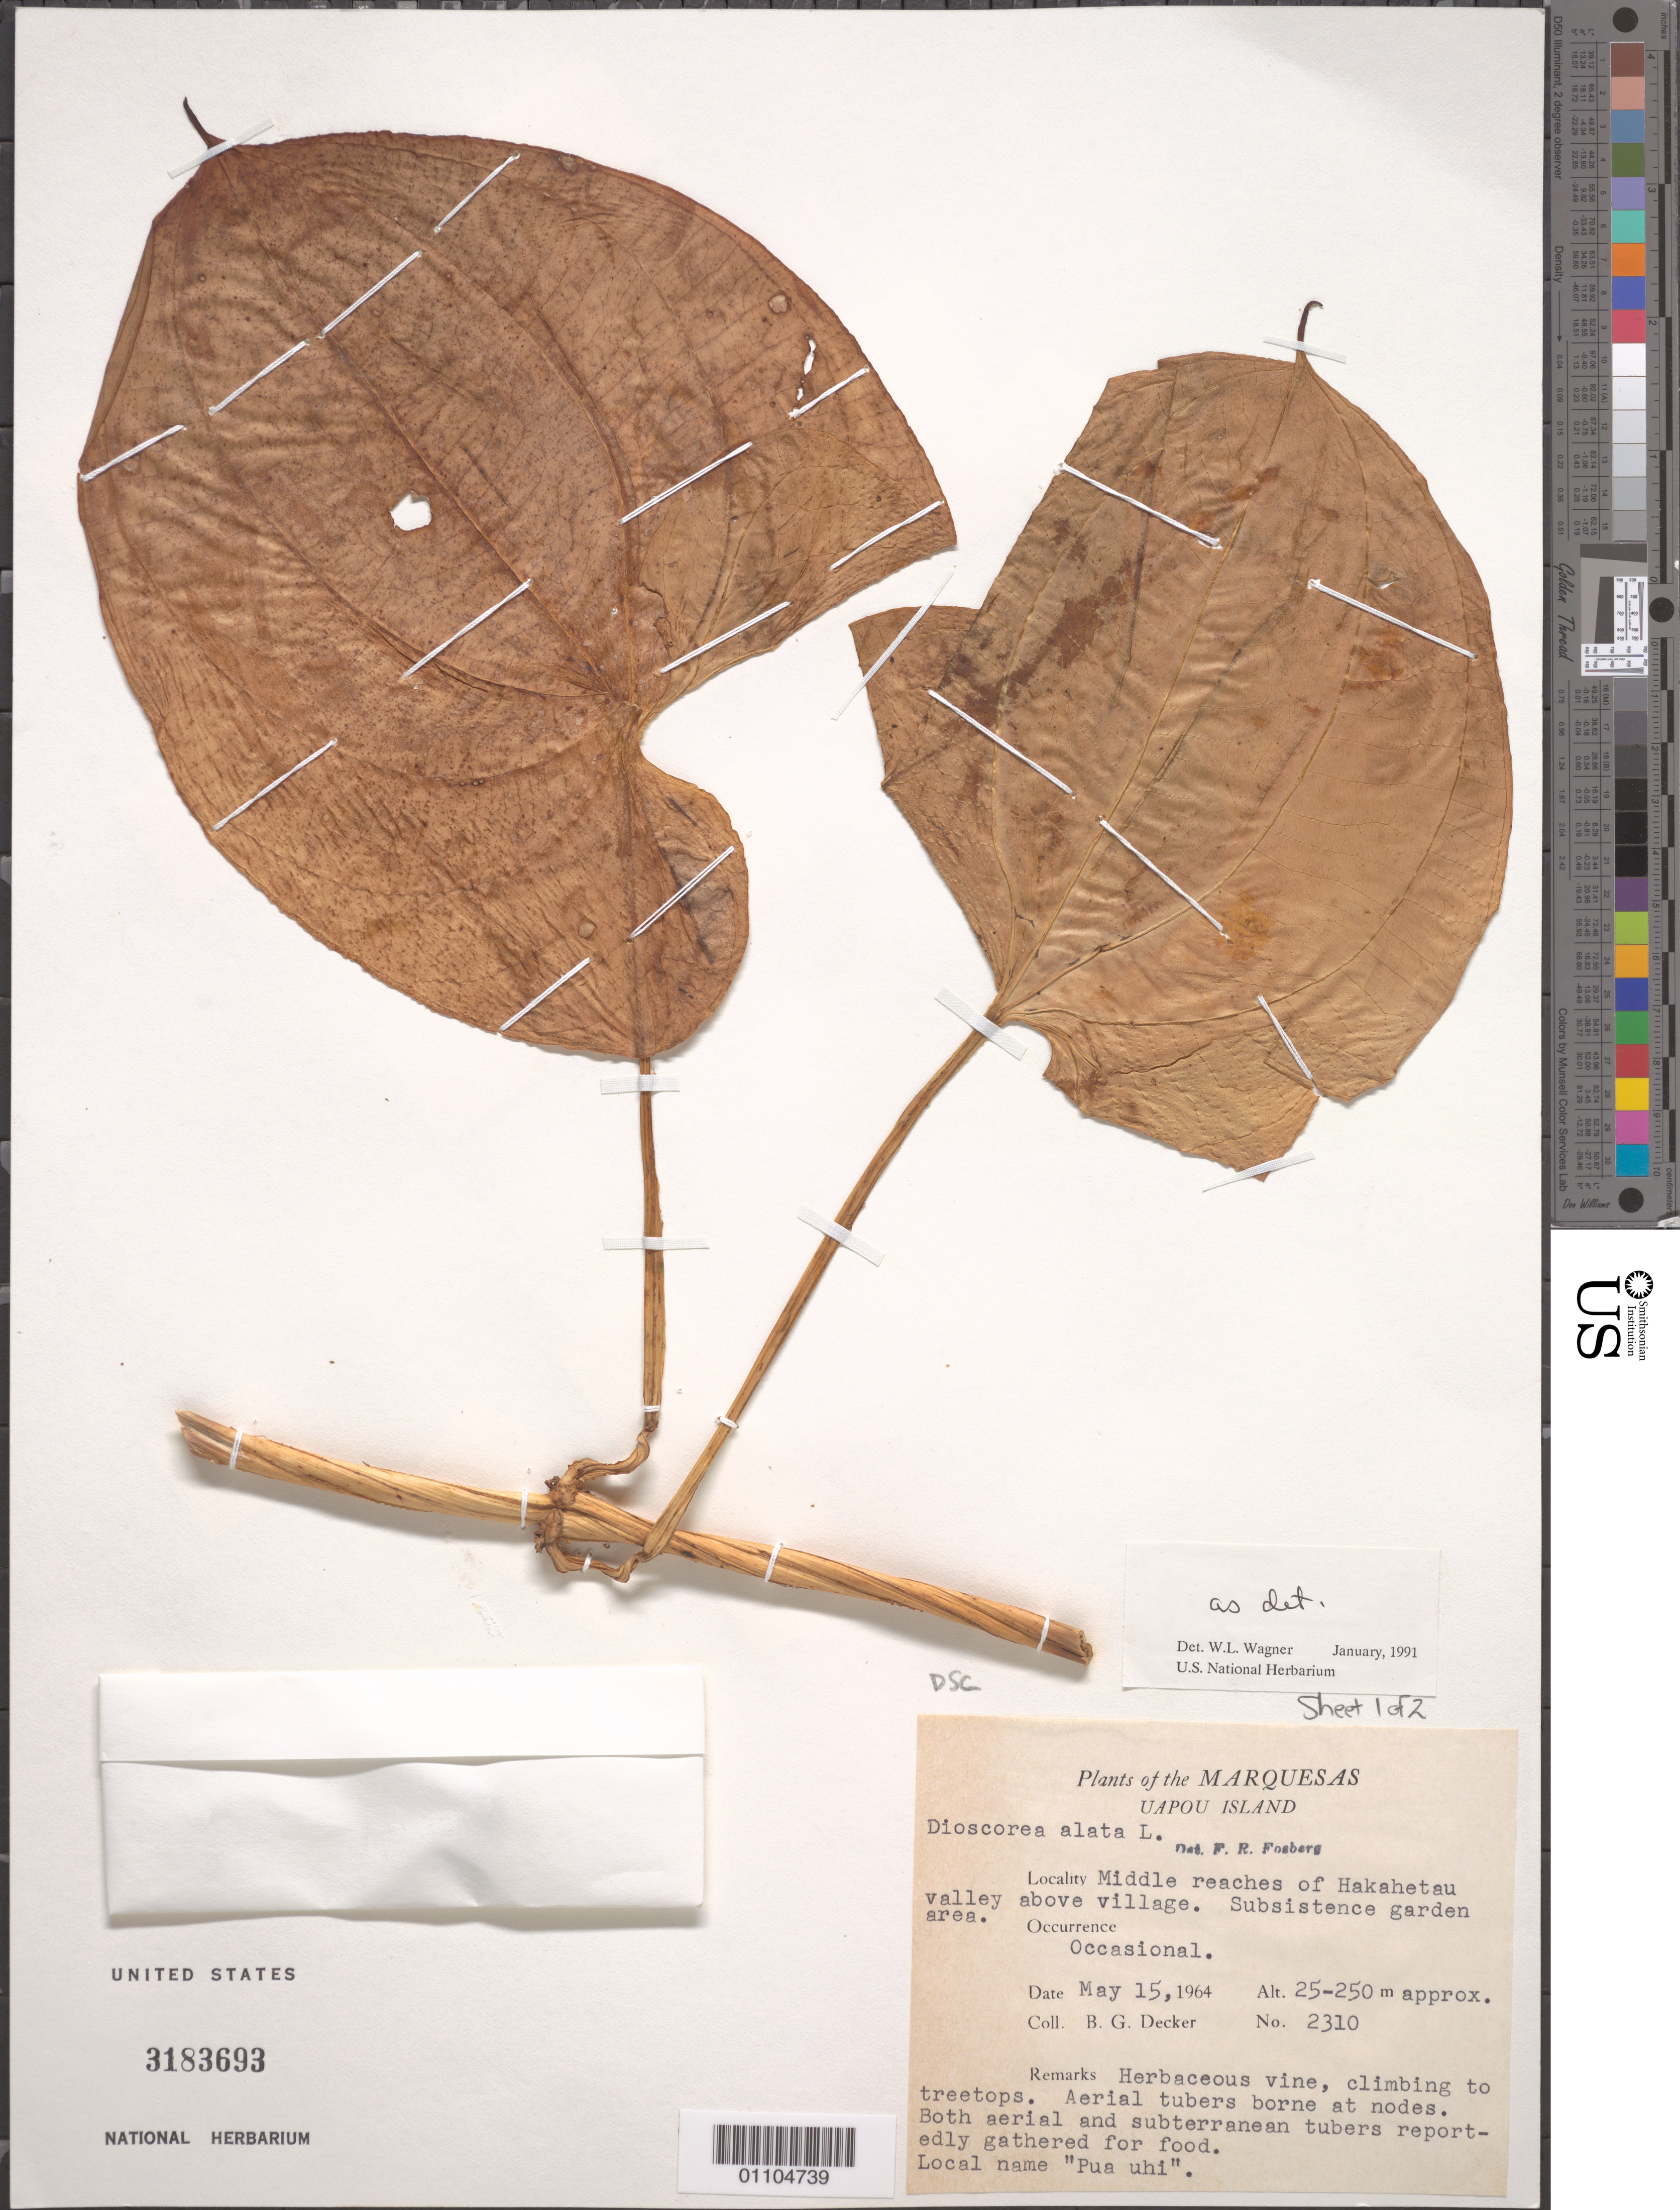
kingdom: Plantae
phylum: Tracheophyta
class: Liliopsida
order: Dioscoreales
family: Dioscoreaceae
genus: Dioscorea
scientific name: Dioscorea alata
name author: L.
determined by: Wagner, W. L., (BOT), Smithsonian Institution - National Museum of Natural History (UNITED STATES)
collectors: B. G. Decker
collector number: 2310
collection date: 1964-05-15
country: French Polynesia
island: Ua Pou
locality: middle reaches of Hakahetau Valley above village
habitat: Subsistence garden area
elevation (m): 25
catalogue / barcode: US 3183693